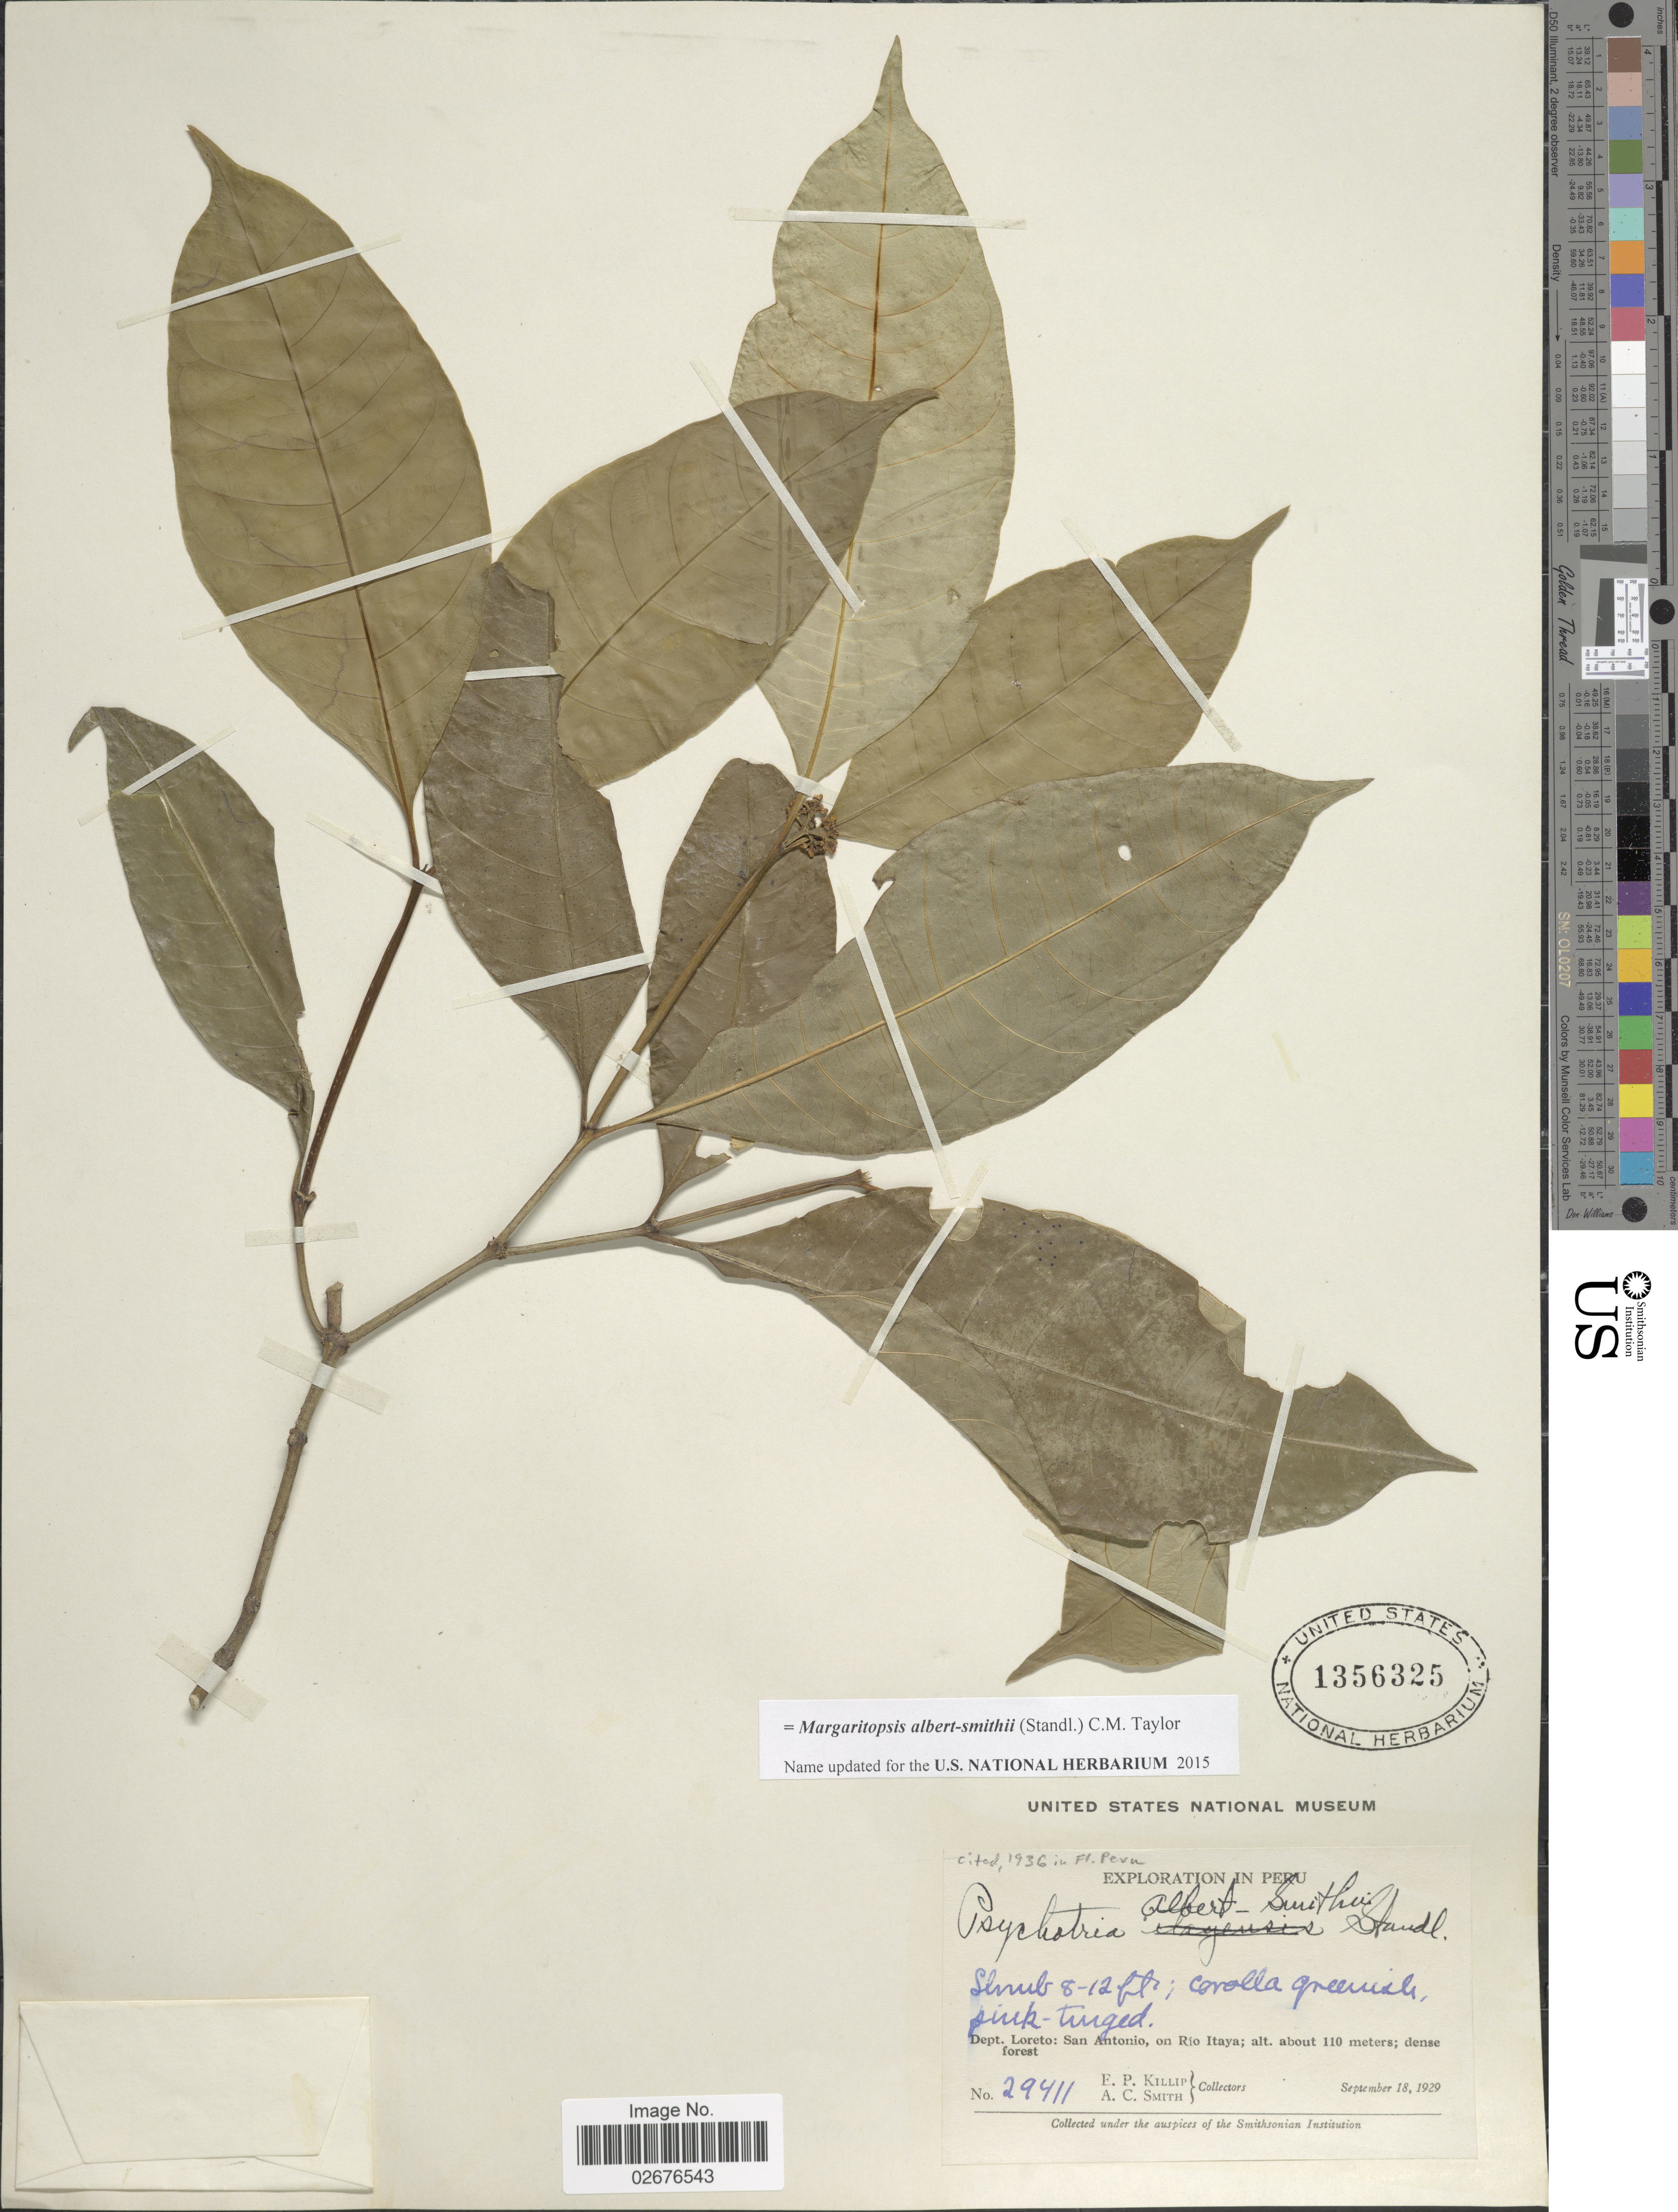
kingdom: Plantae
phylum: Tracheophyta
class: Magnoliopsida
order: Gentianales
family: Rubiaceae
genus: Margaritopsis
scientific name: Margaritopsis albert-smithii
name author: (Standl.) C.M. Taylor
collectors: E. P. Killip & A. C. Smith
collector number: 29411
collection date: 1929-09-18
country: Peru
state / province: Loreto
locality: San Antonio, on Rio Itaya; dense forest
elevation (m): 110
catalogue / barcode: US 1356325